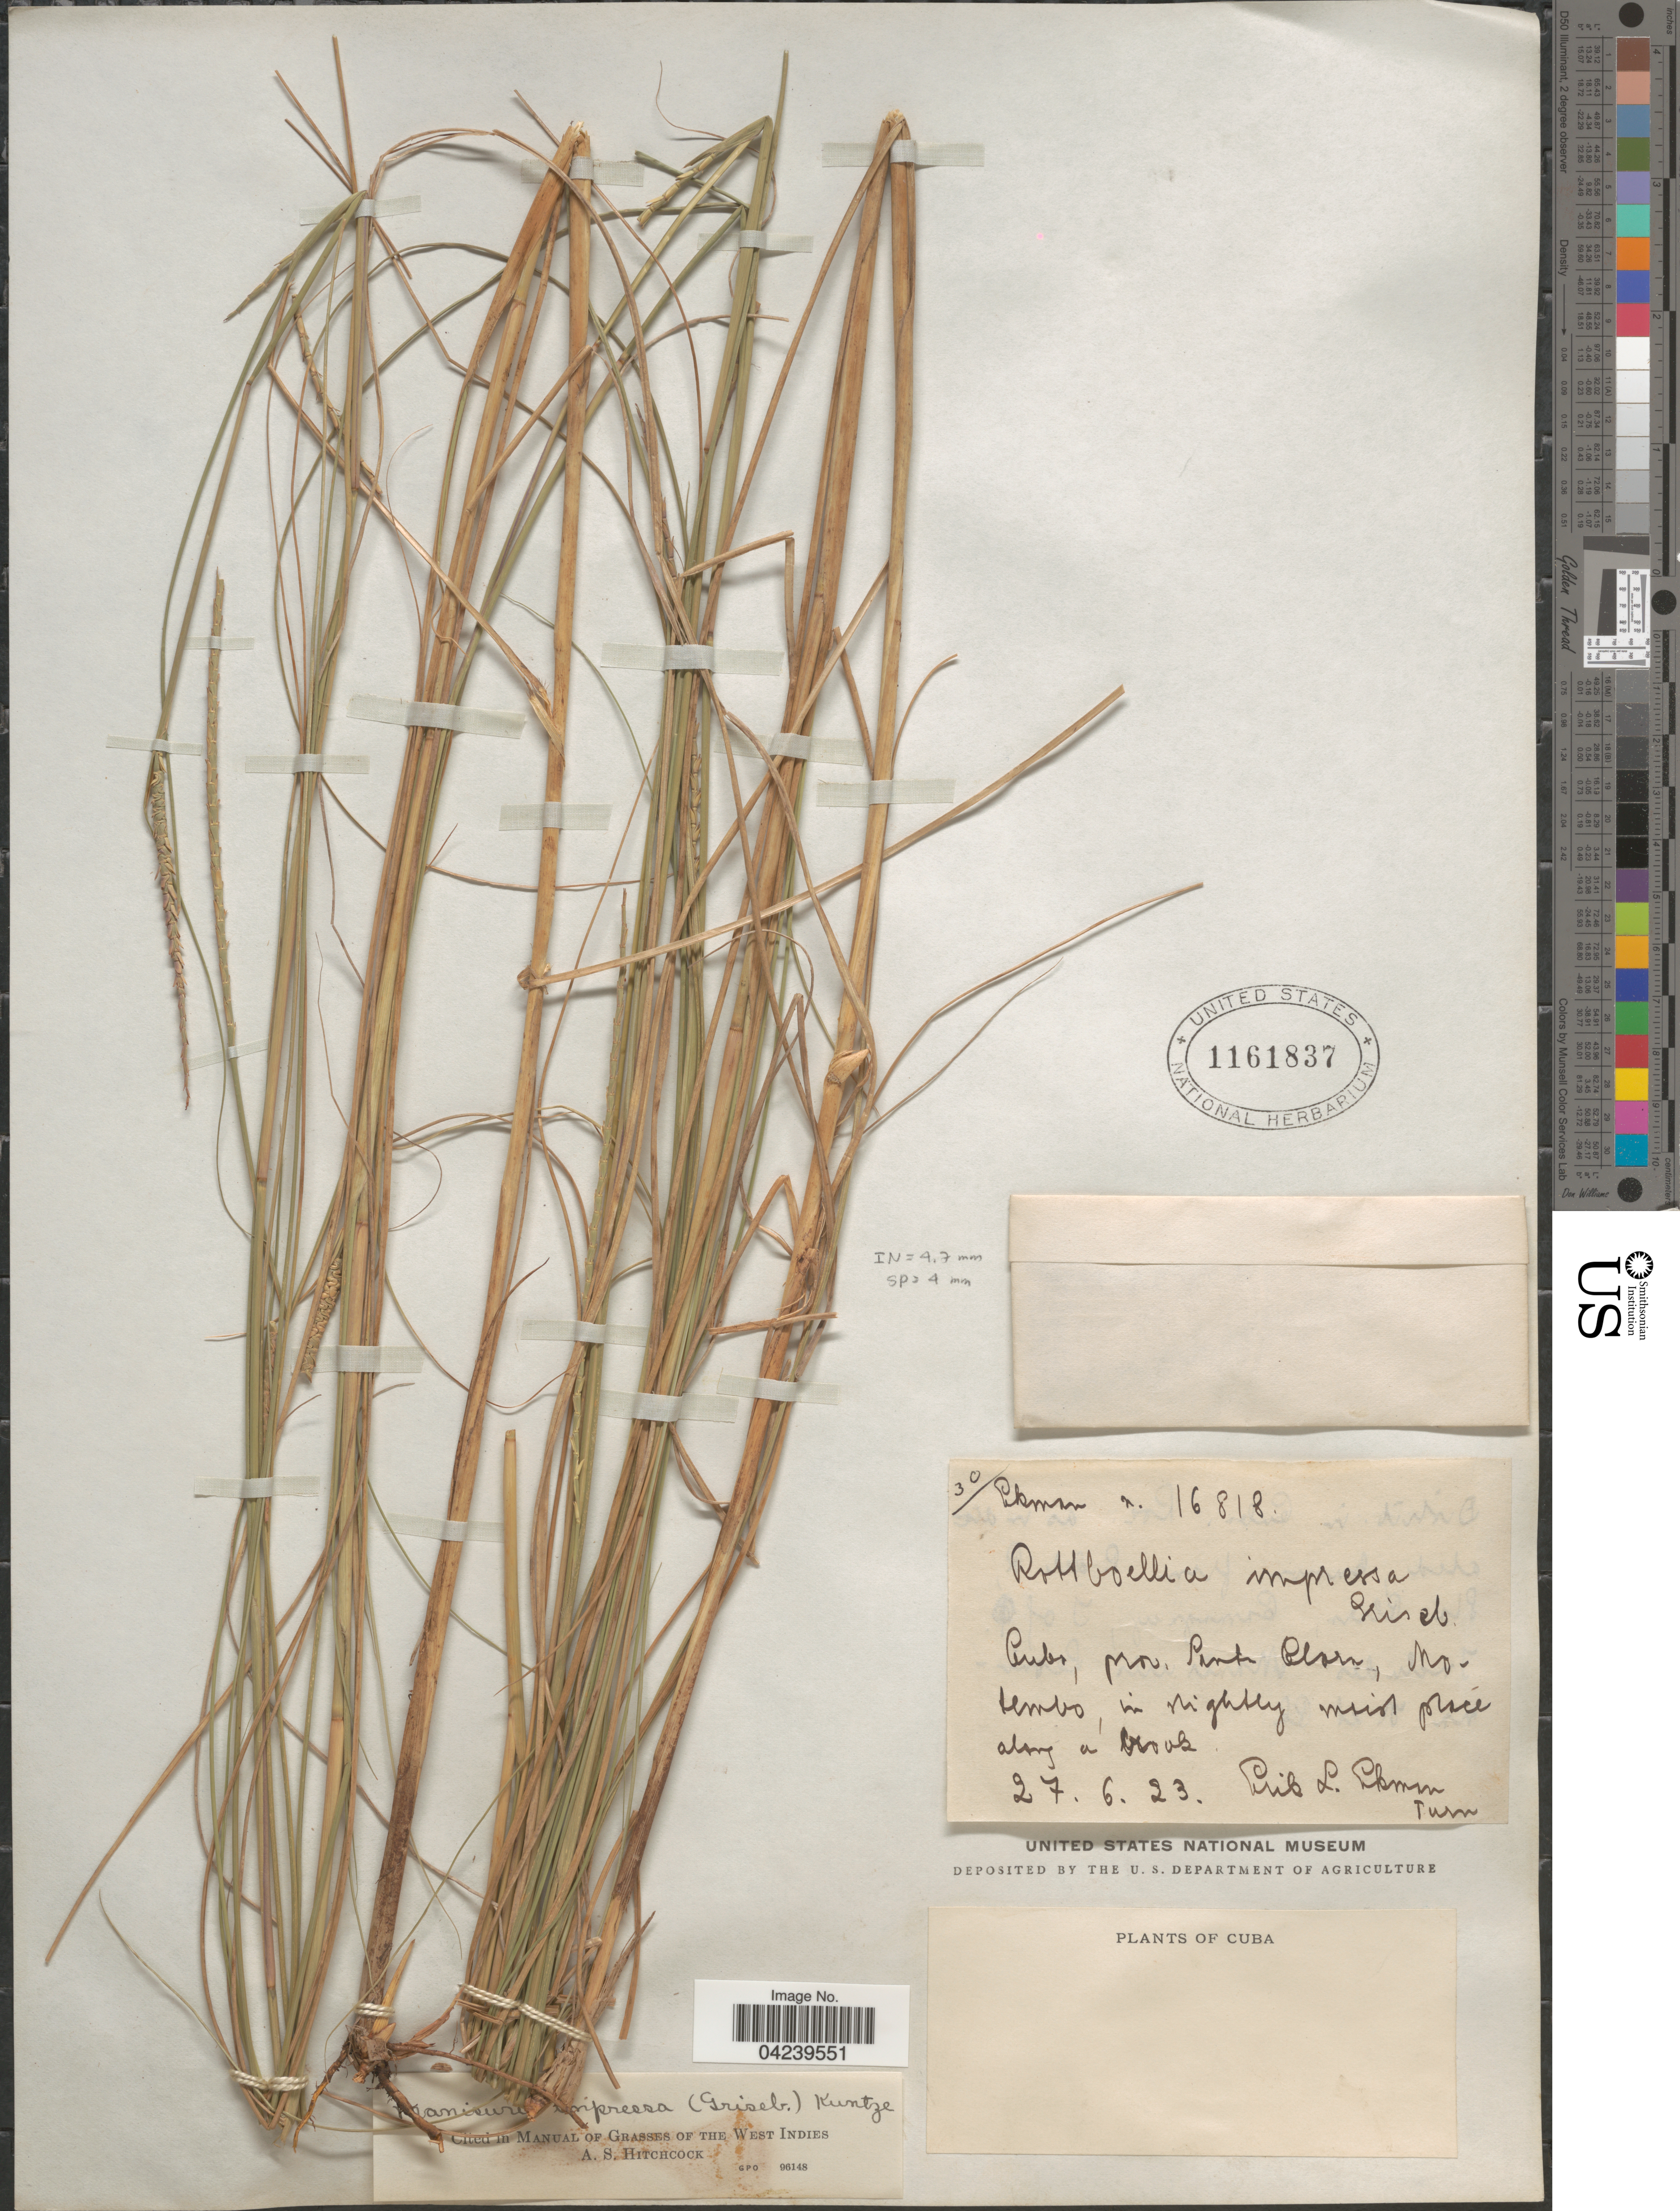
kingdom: Plantae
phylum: Tracheophyta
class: Liliopsida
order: Poales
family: Poaceae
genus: Rhytachne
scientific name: Rhytachne sp.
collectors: E. L. Ekman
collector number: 16818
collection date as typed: Transcribed d/m/y: 27/6/23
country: Cuba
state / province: Las Villas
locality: Prov. Santa Clara, Motembo, in rightly moist place along a brook.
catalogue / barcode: US 1161837